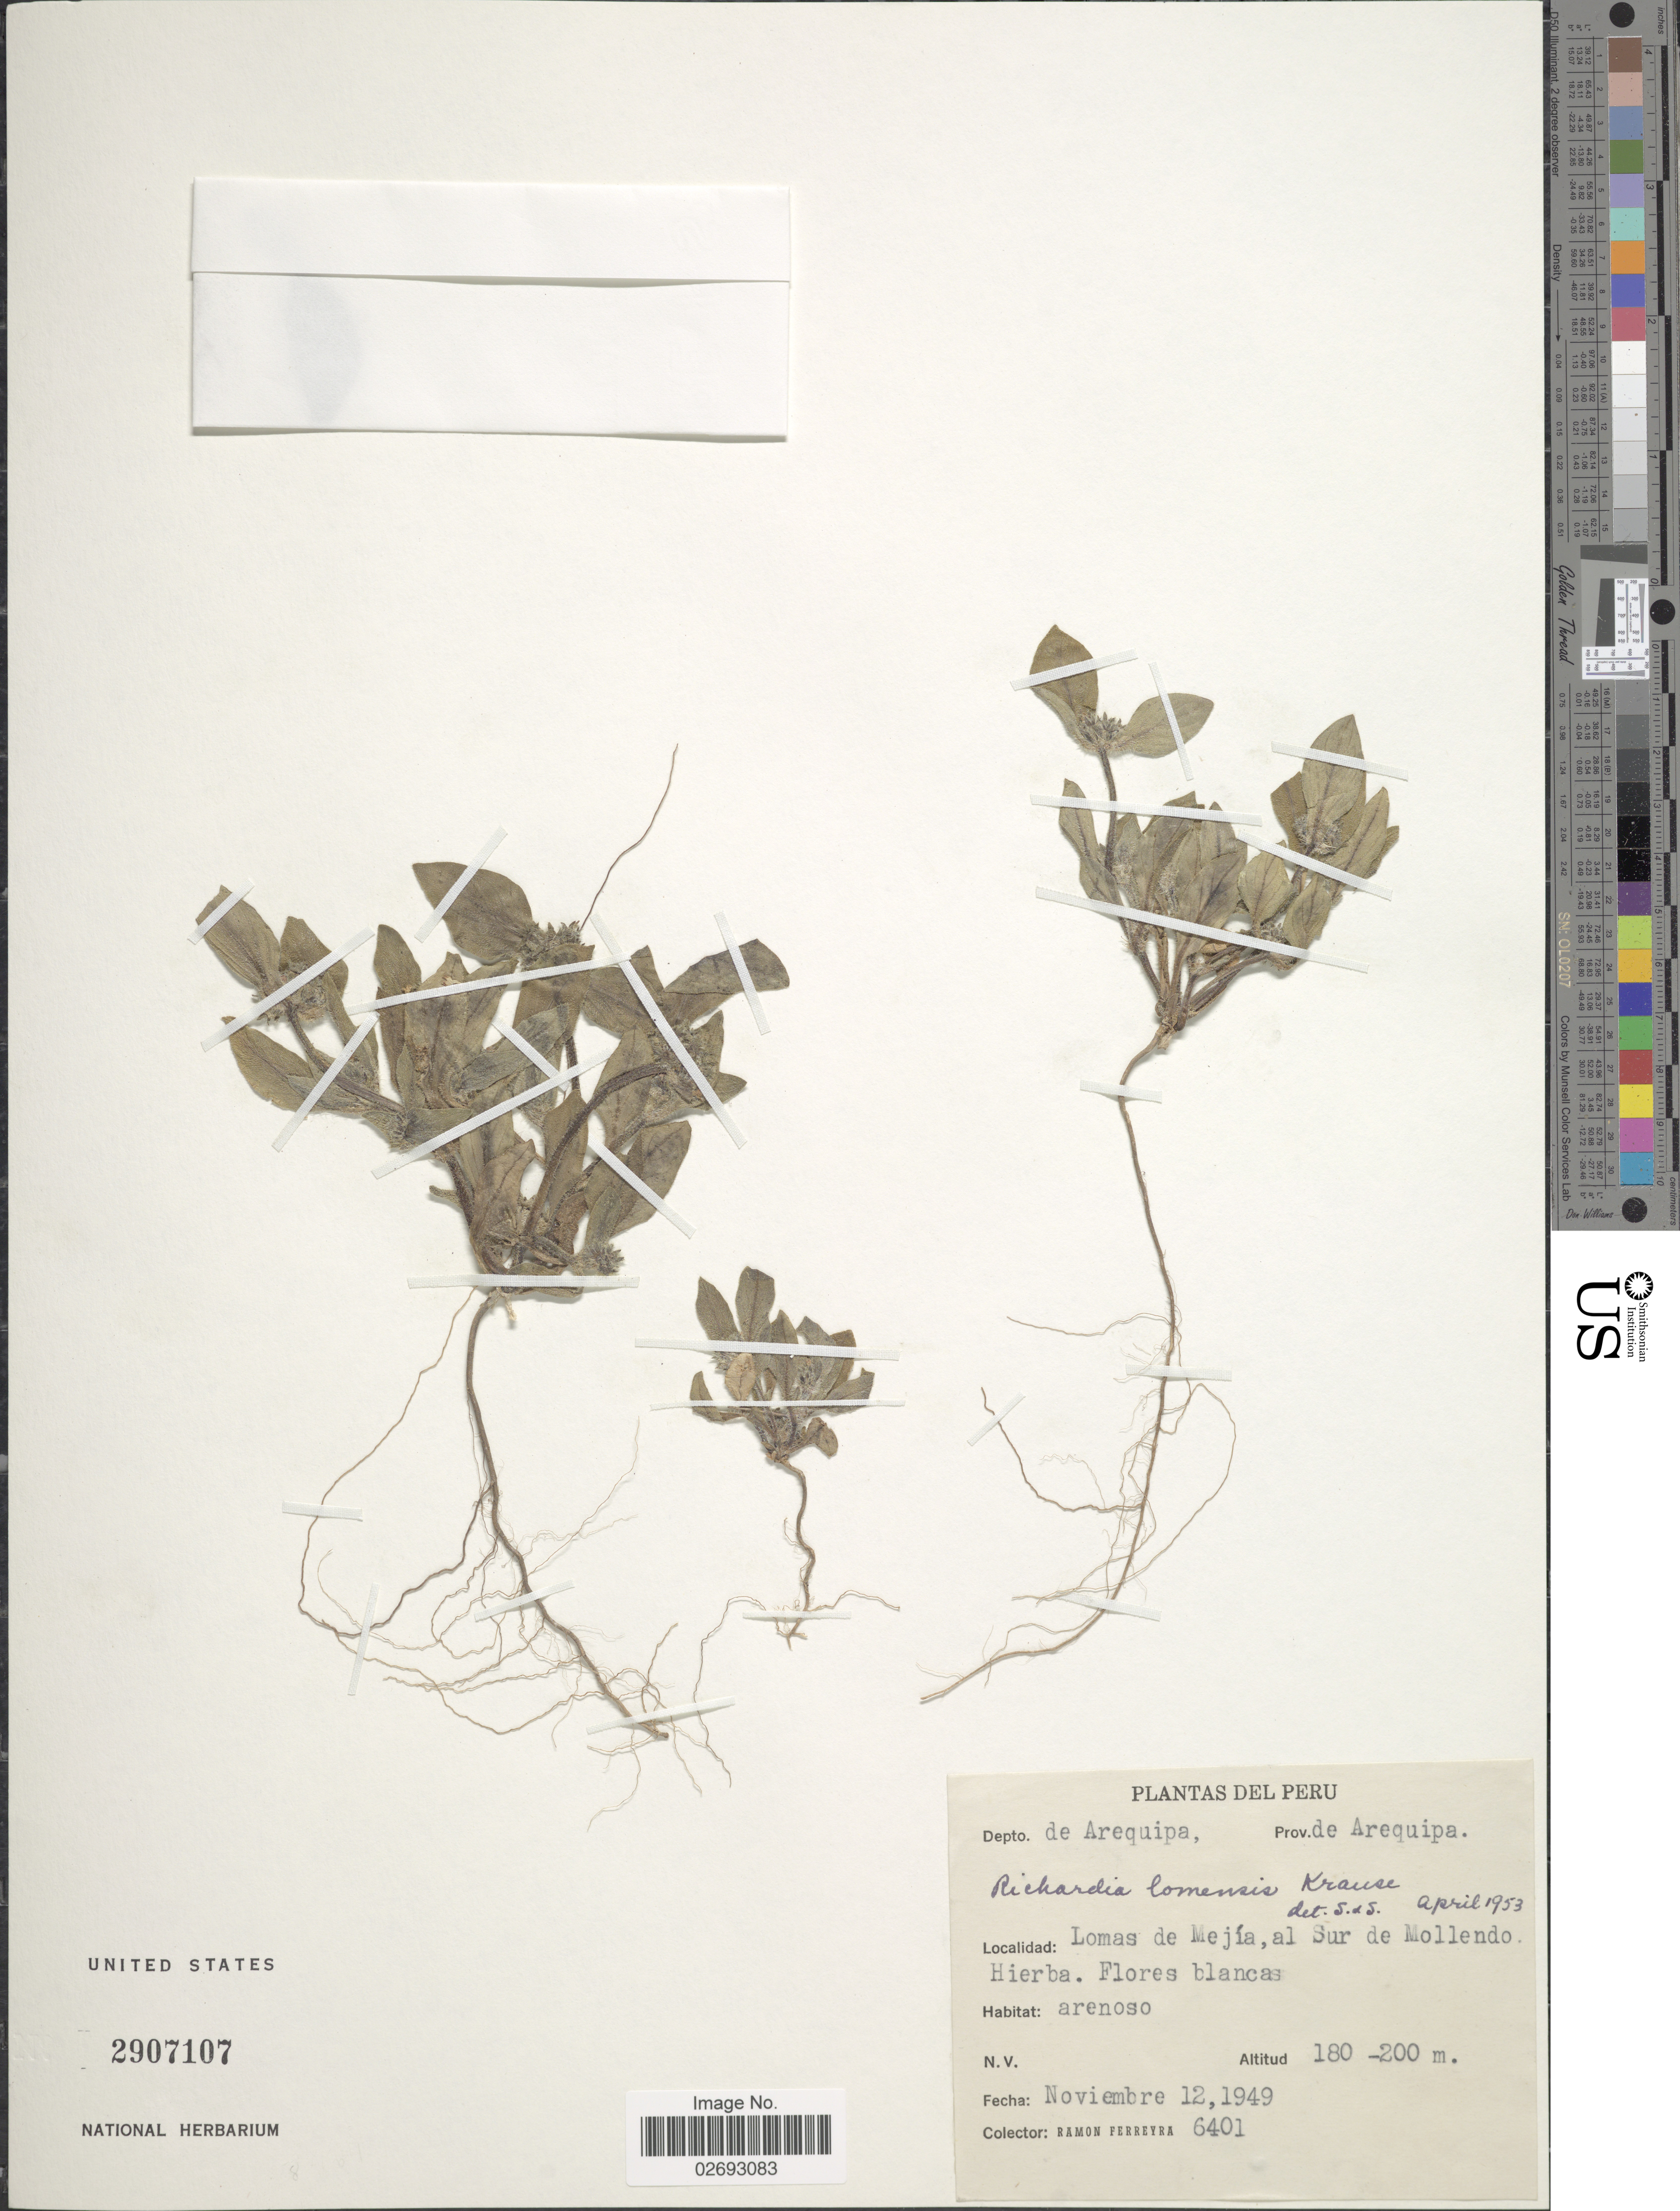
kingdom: Plantae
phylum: Tracheophyta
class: Magnoliopsida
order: Gentianales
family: Rubiaceae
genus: Richardia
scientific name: Richardia lomensis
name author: (Krause) Standl.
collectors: R. A. Ferreyra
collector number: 6401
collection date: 1949-11-12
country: Peru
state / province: Arequipa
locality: Prov. de Arequipa. Lomas de Mejia, al Sur de Mollendo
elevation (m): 180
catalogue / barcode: US 2907107